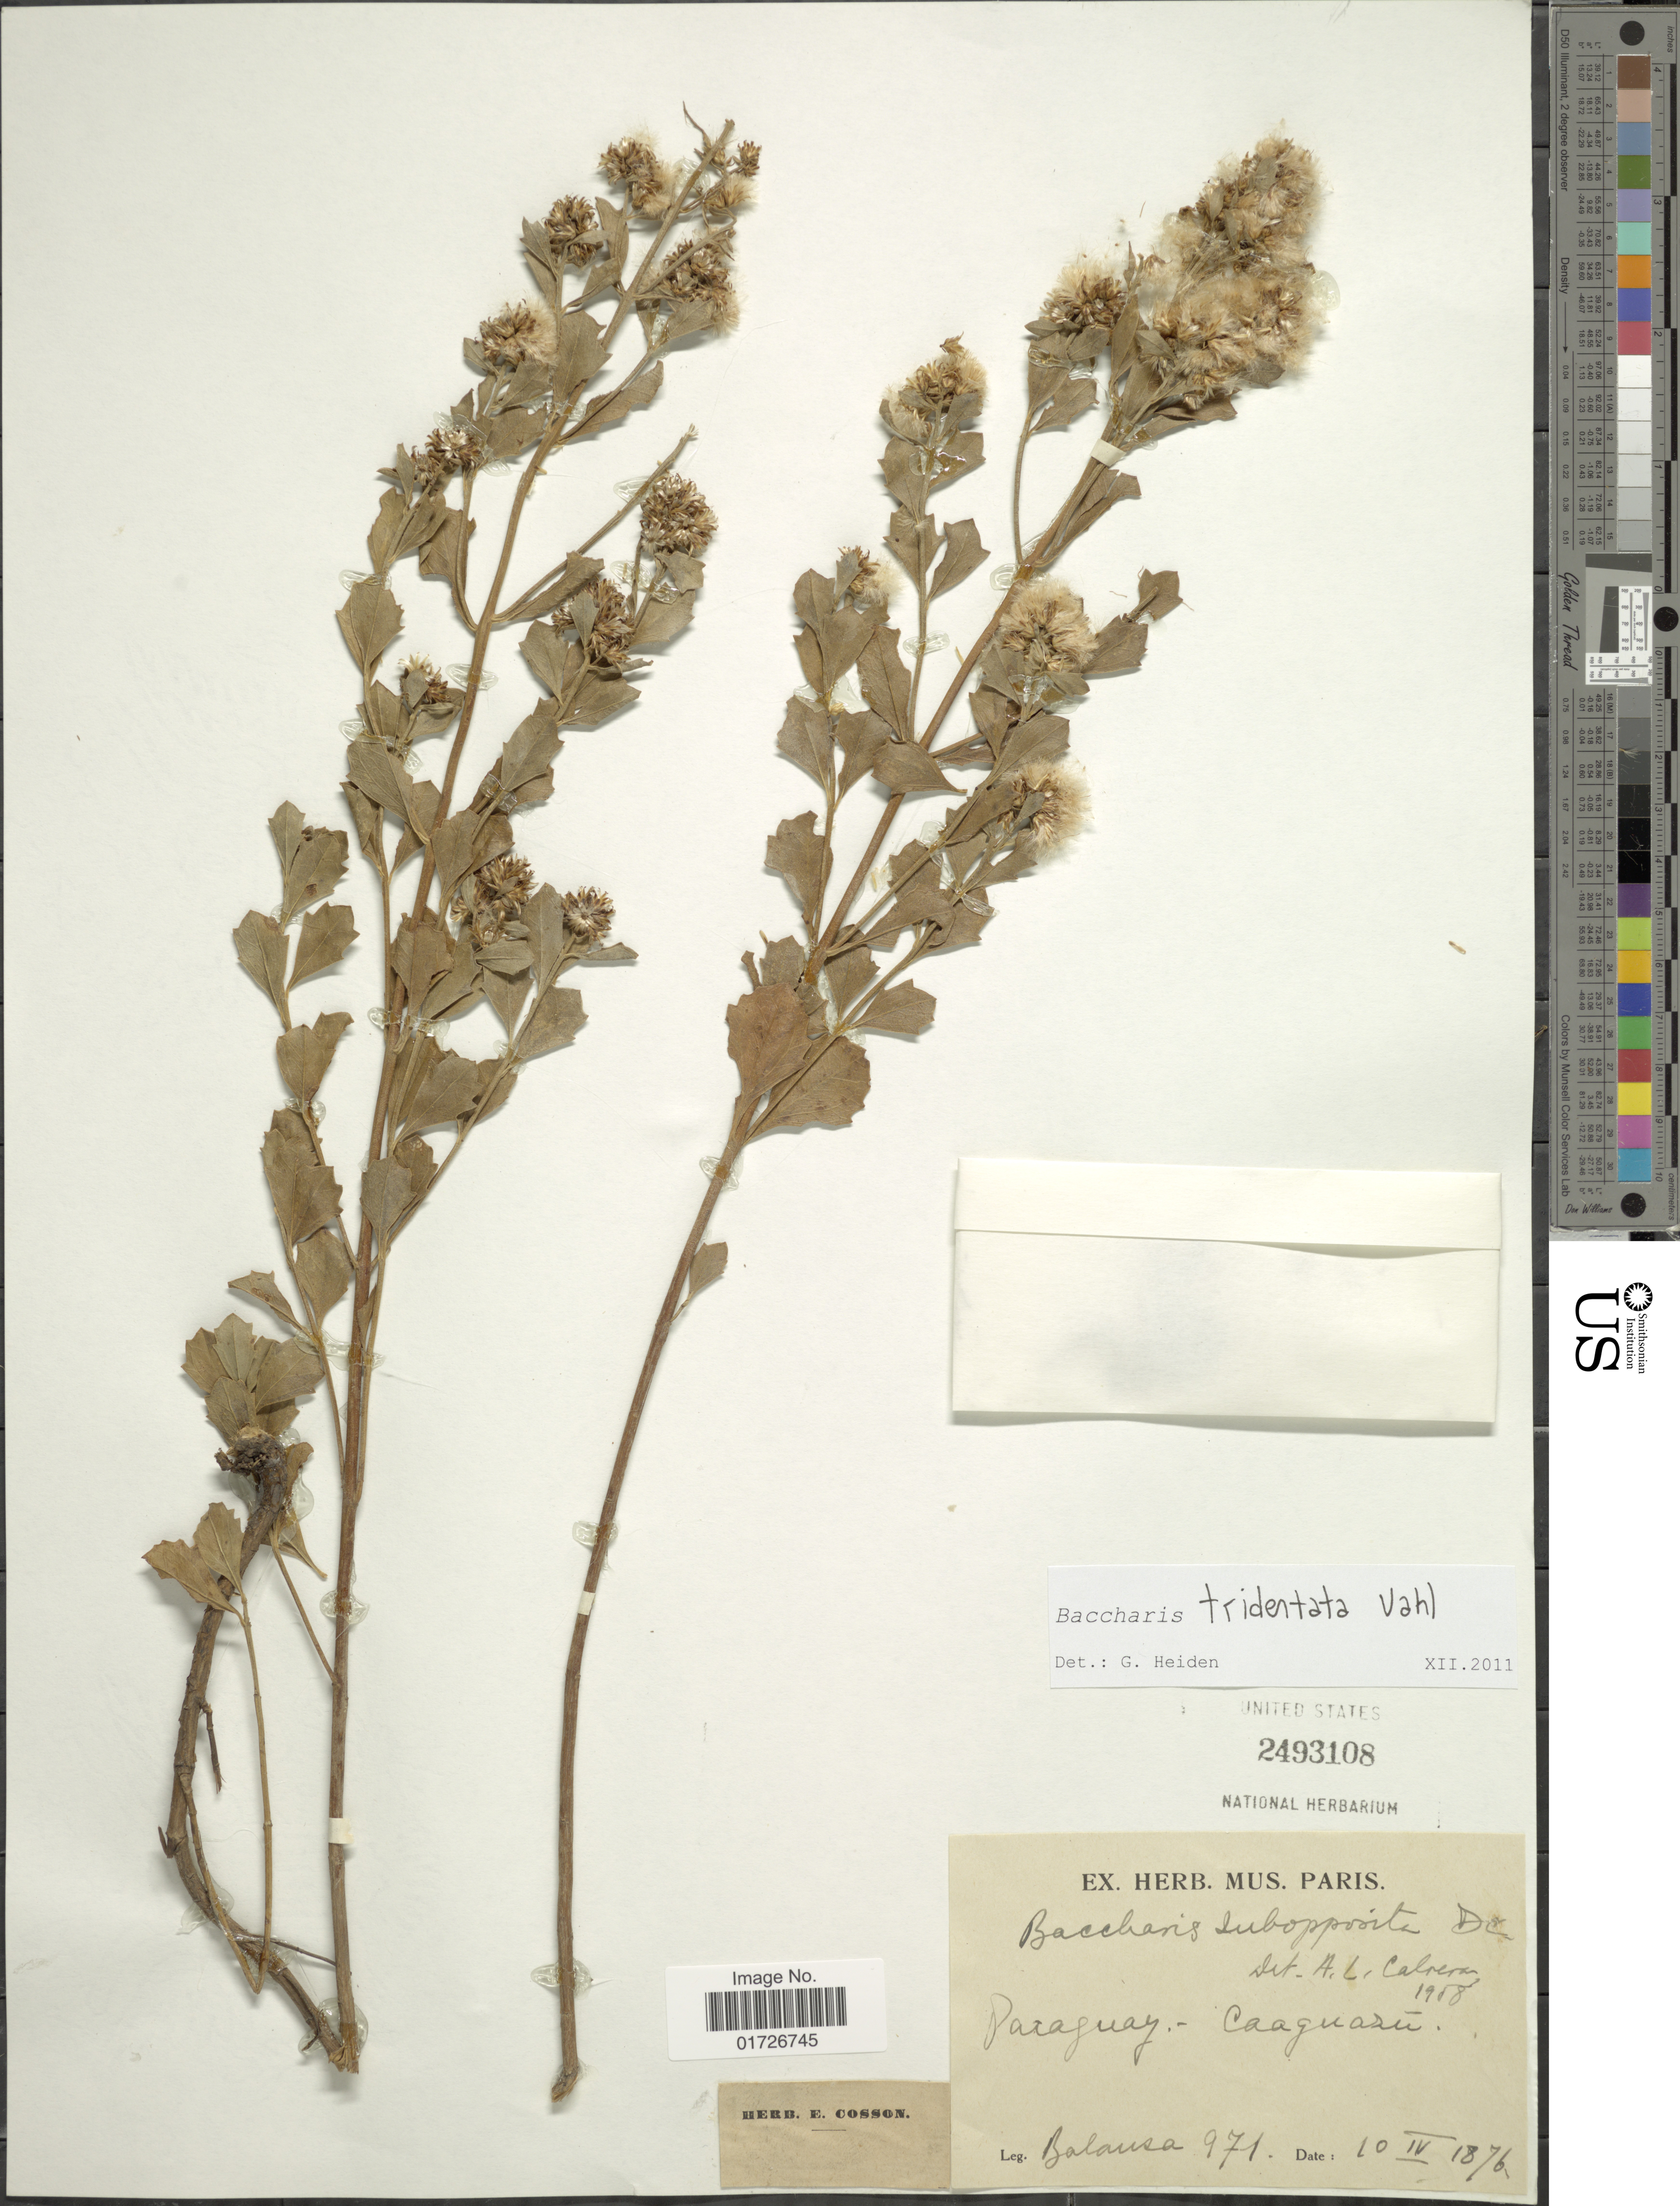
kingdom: Plantae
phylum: Tracheophyta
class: Magnoliopsida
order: Asterales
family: Asteraceae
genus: Baccharis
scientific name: Baccharis tridentata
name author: Vahl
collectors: -. Balansa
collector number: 971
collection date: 1876-04-10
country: Paraguay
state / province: Caaguazu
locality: Caaguazu.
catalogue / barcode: US 2493108